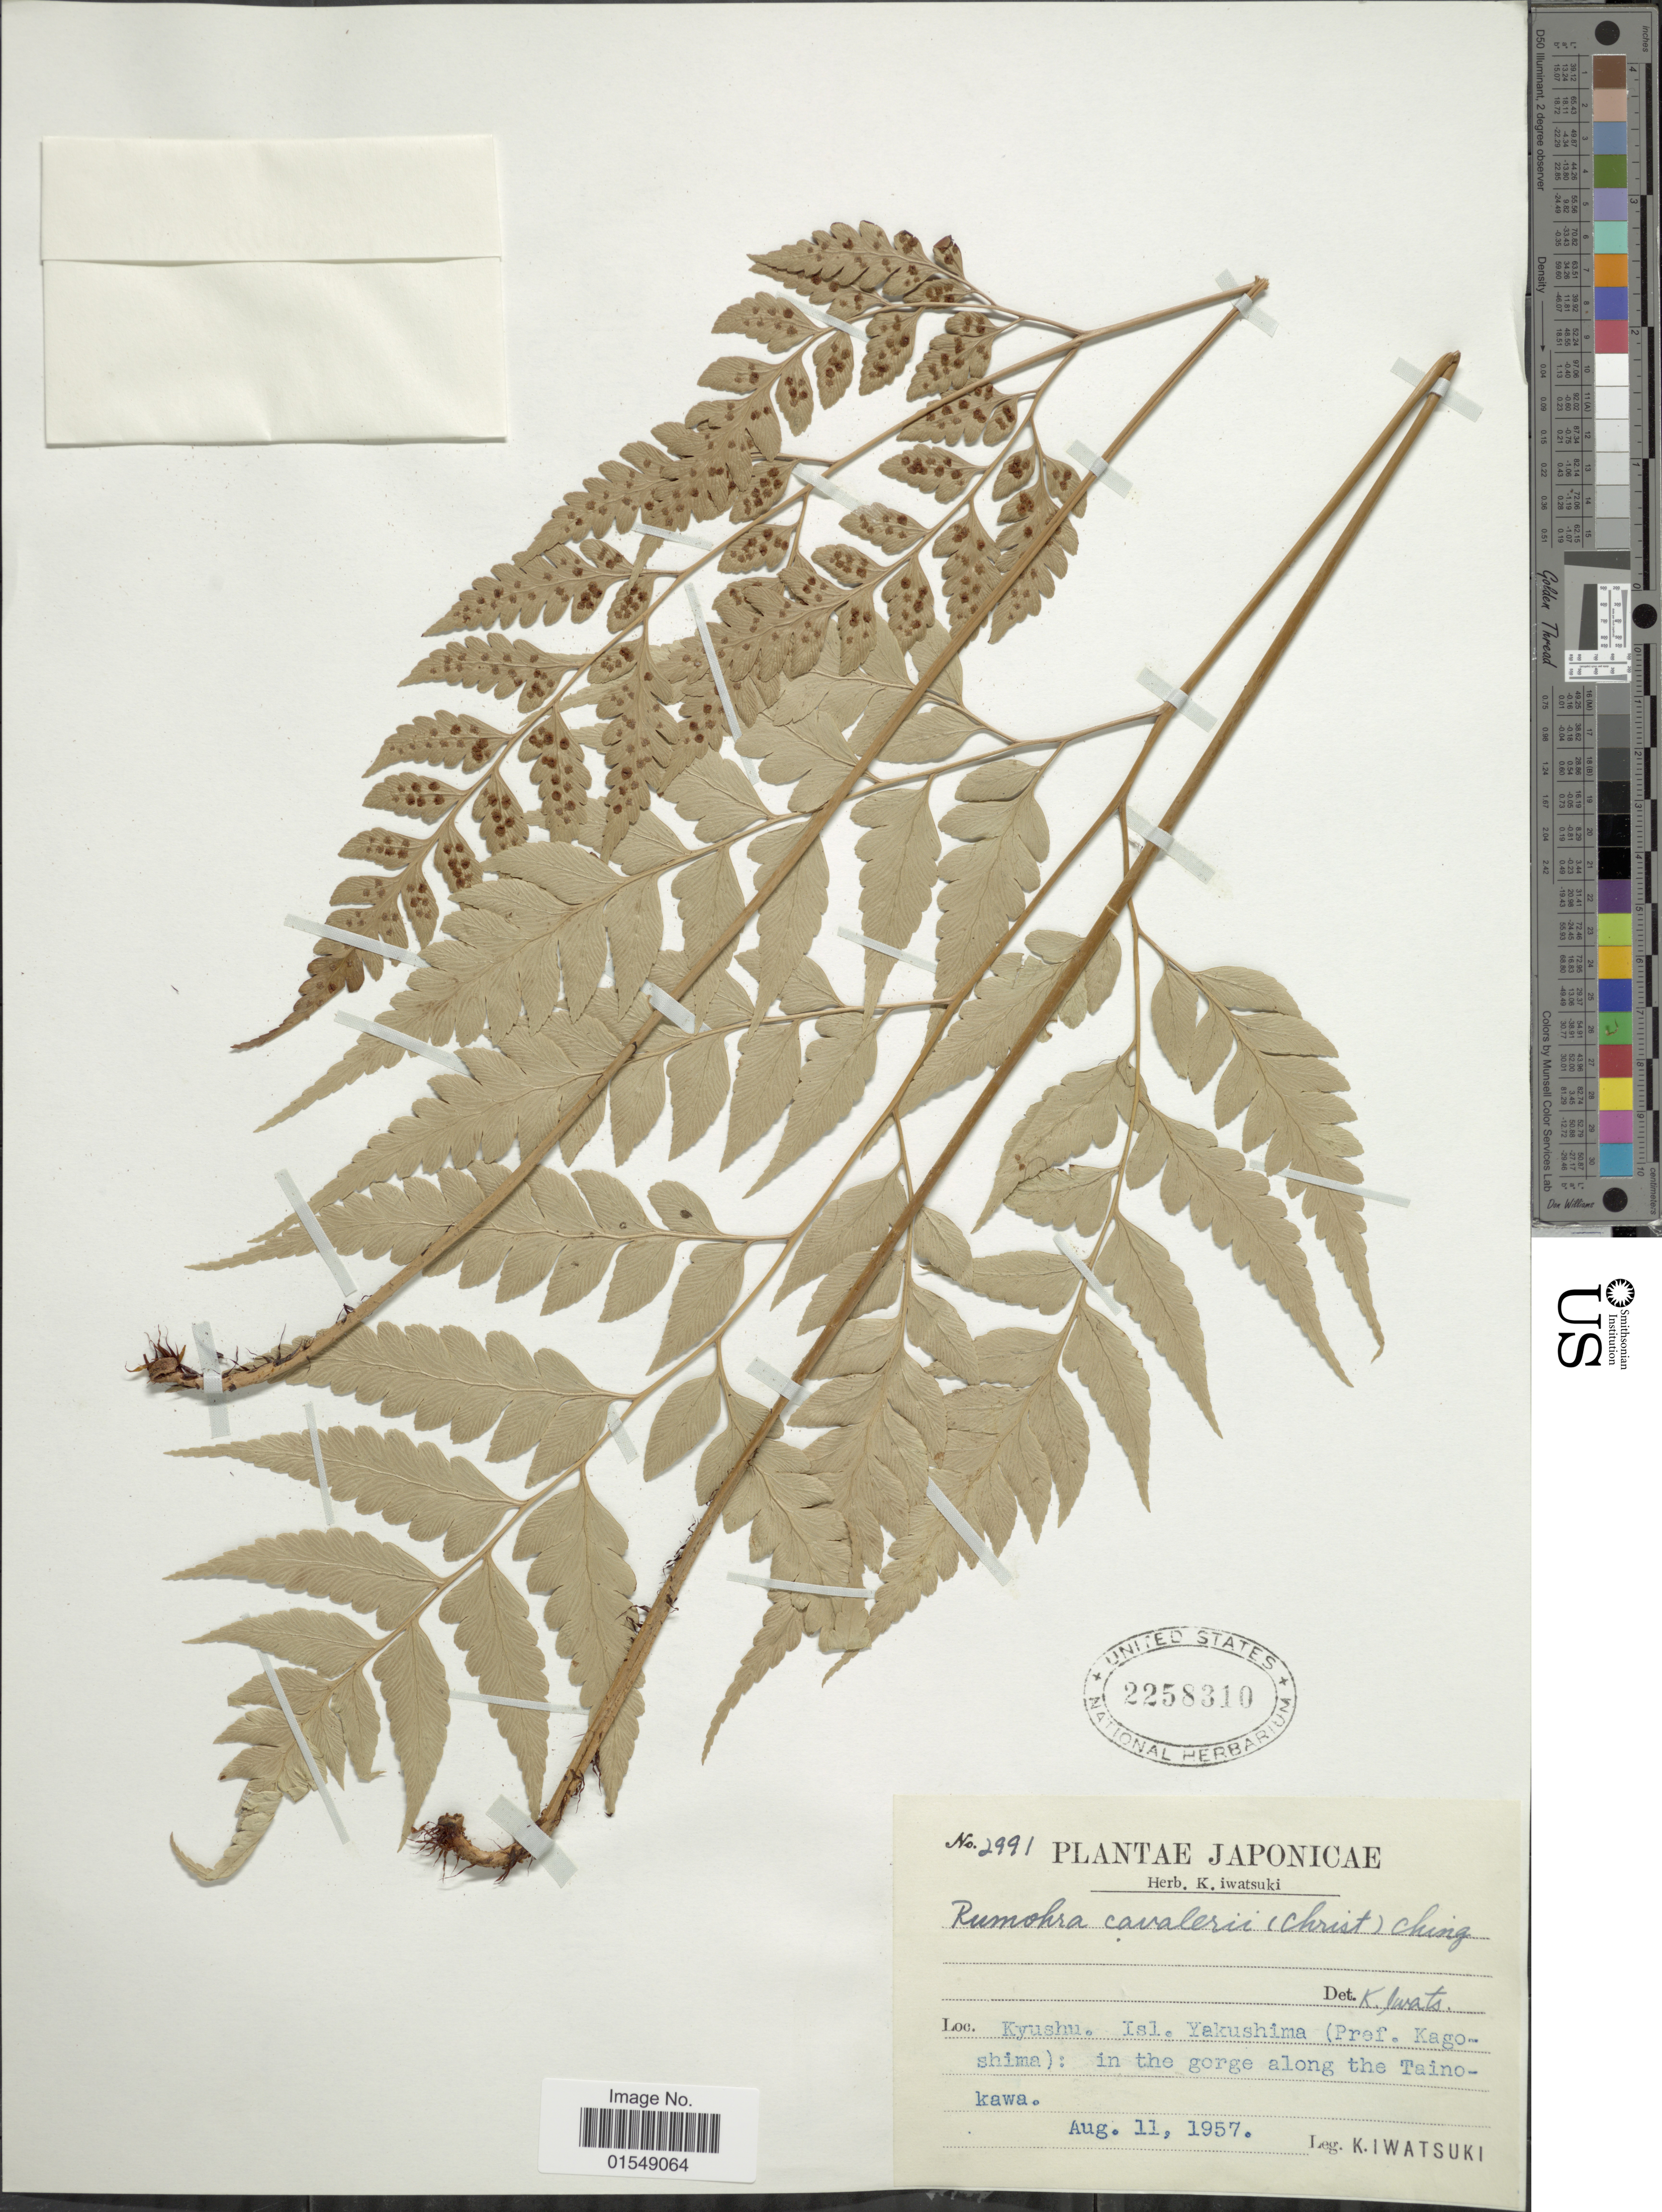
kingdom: Plantae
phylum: Tracheophyta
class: Polypodiopsida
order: Polypodiales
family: Dryopteridaceae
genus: Arachniodes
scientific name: Arachniodes cavaleriei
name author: (Christ) Ohwi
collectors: K. Iwatsuki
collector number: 2991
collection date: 1957-08-11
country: Japan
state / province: Kagosima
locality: Kyushu, Isl. Yakushima: in the gorge along the Tainokawa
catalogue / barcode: US 2258310